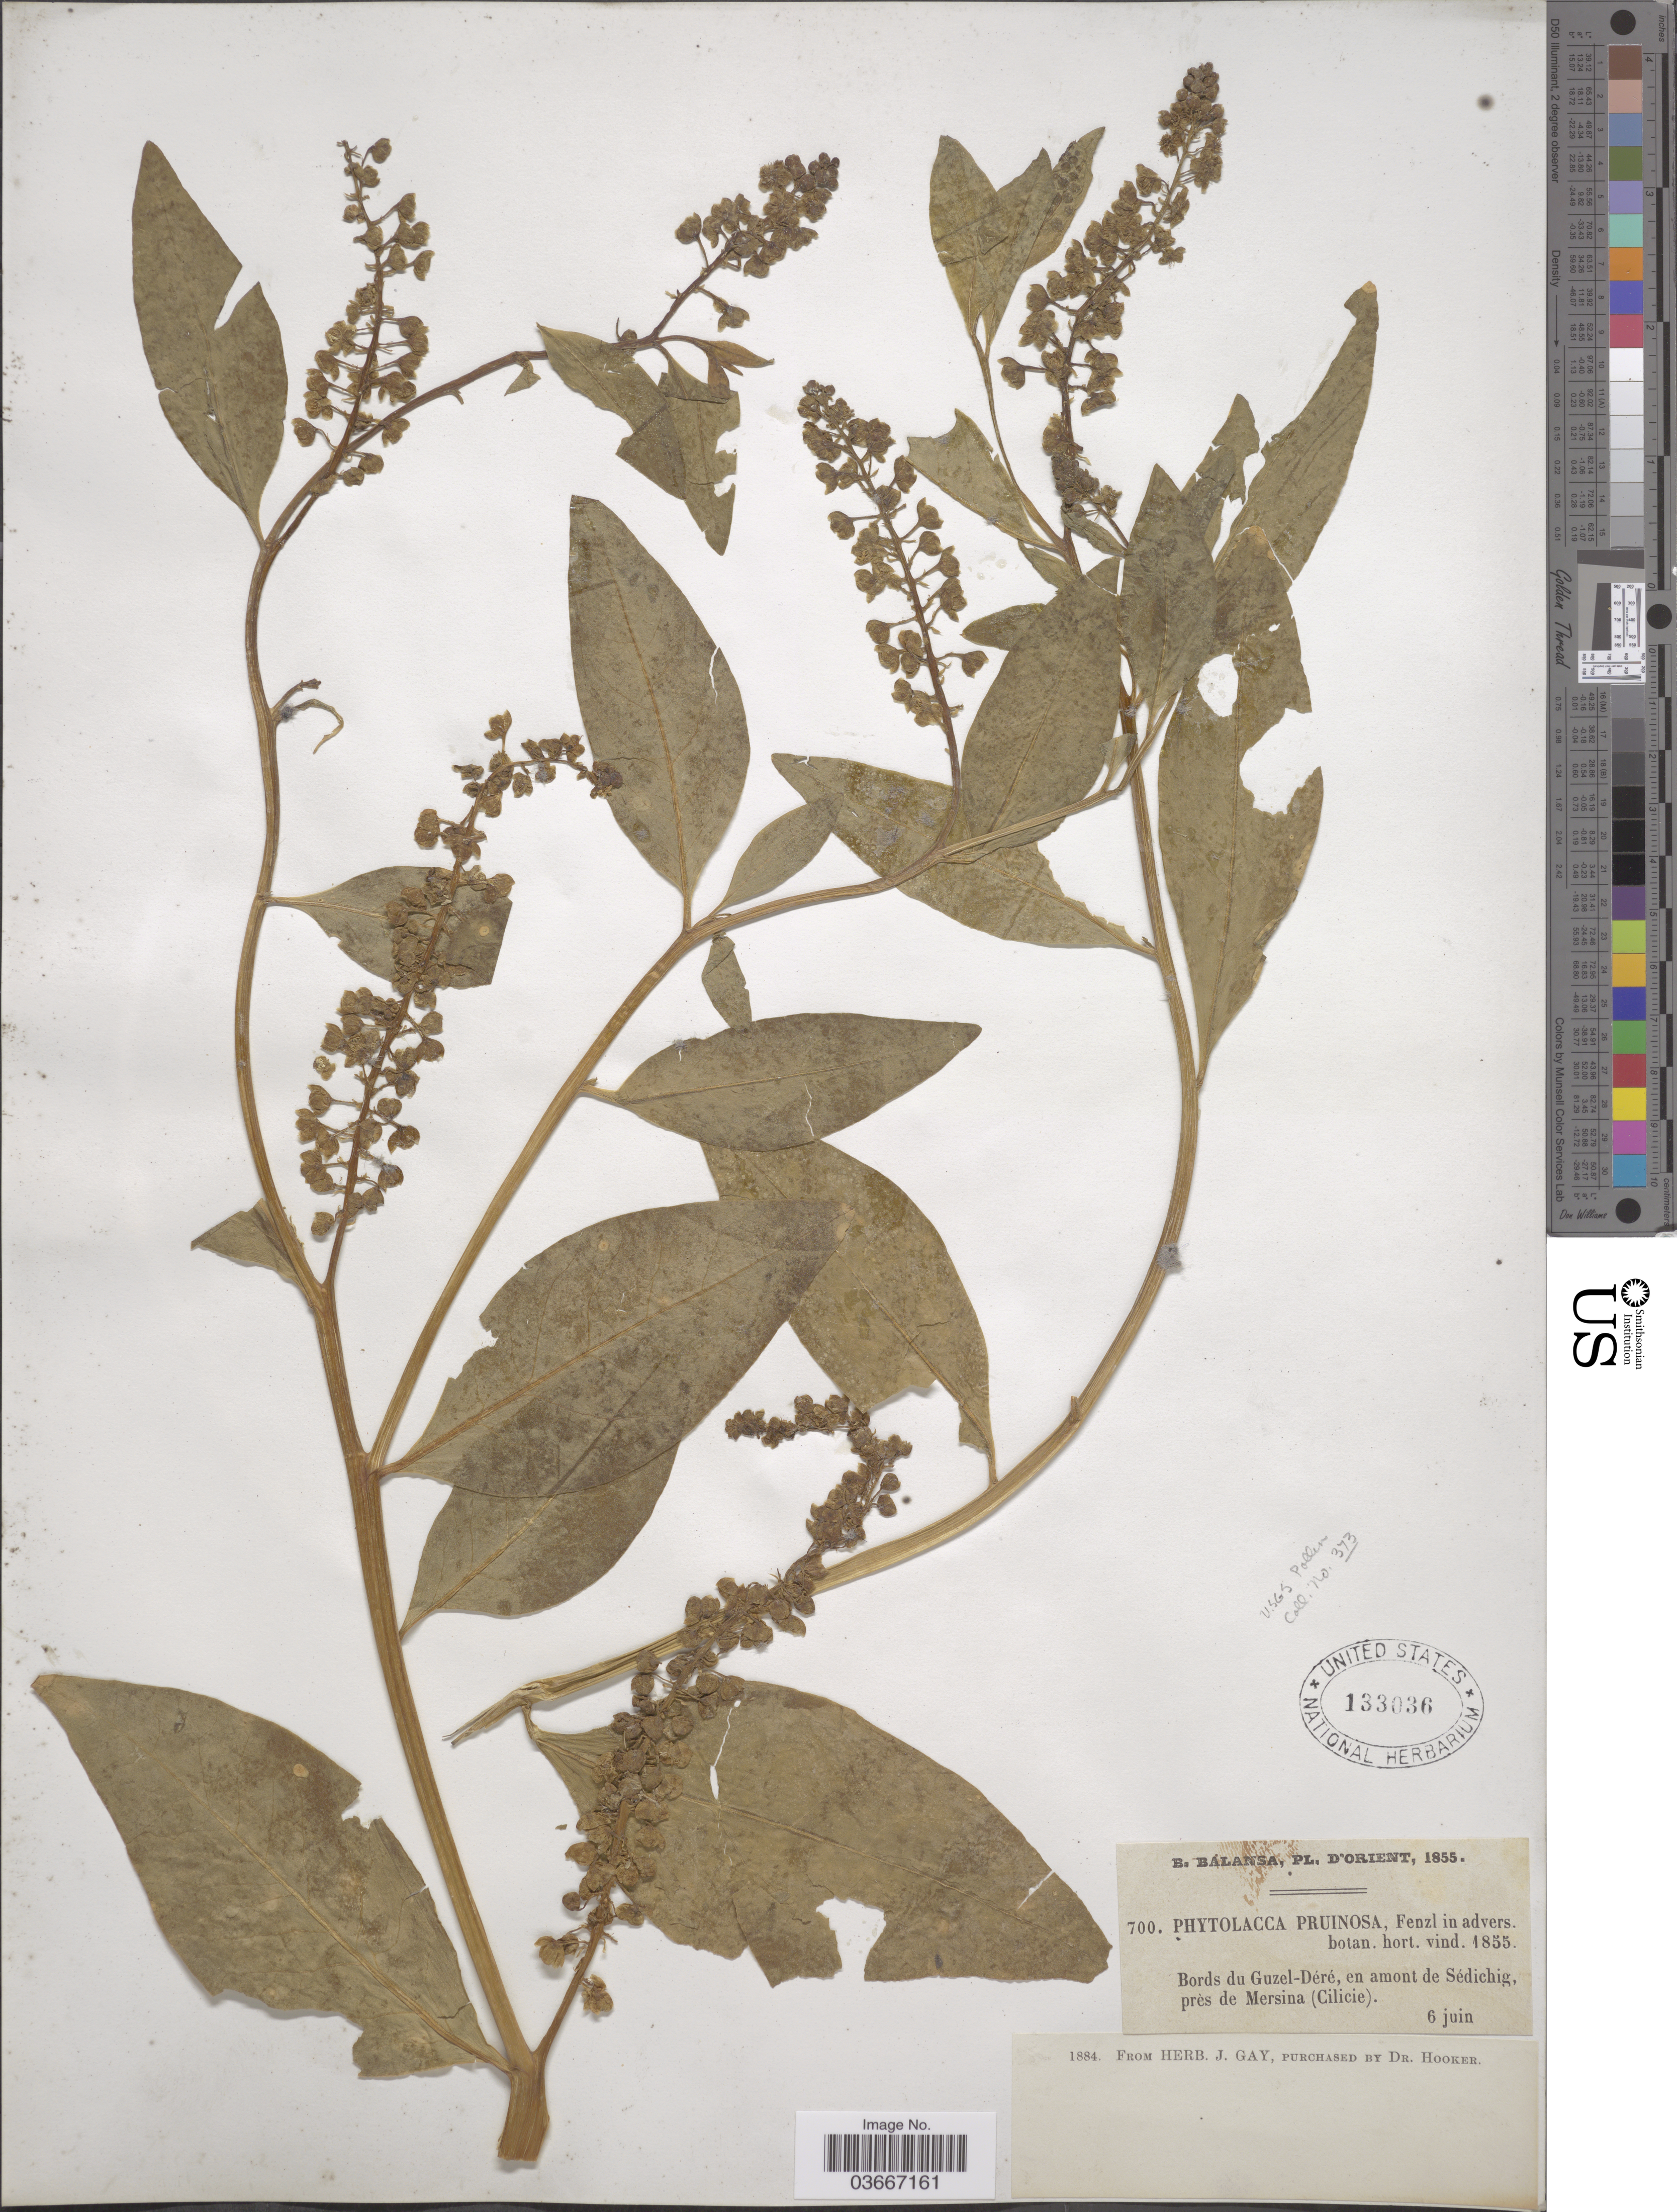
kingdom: Plantae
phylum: Tracheophyta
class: Magnoliopsida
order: Caryophyllales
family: Phytolaccaceae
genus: Phytolacca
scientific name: Phytolacca pruinosa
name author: Fenzl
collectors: B. Balansa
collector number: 700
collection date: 1855-06-06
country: Turkey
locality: D'Orient. Bords du Guzel-Déré, an amont de Sédichig, près de Mersina (Cilicie).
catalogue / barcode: US 133036